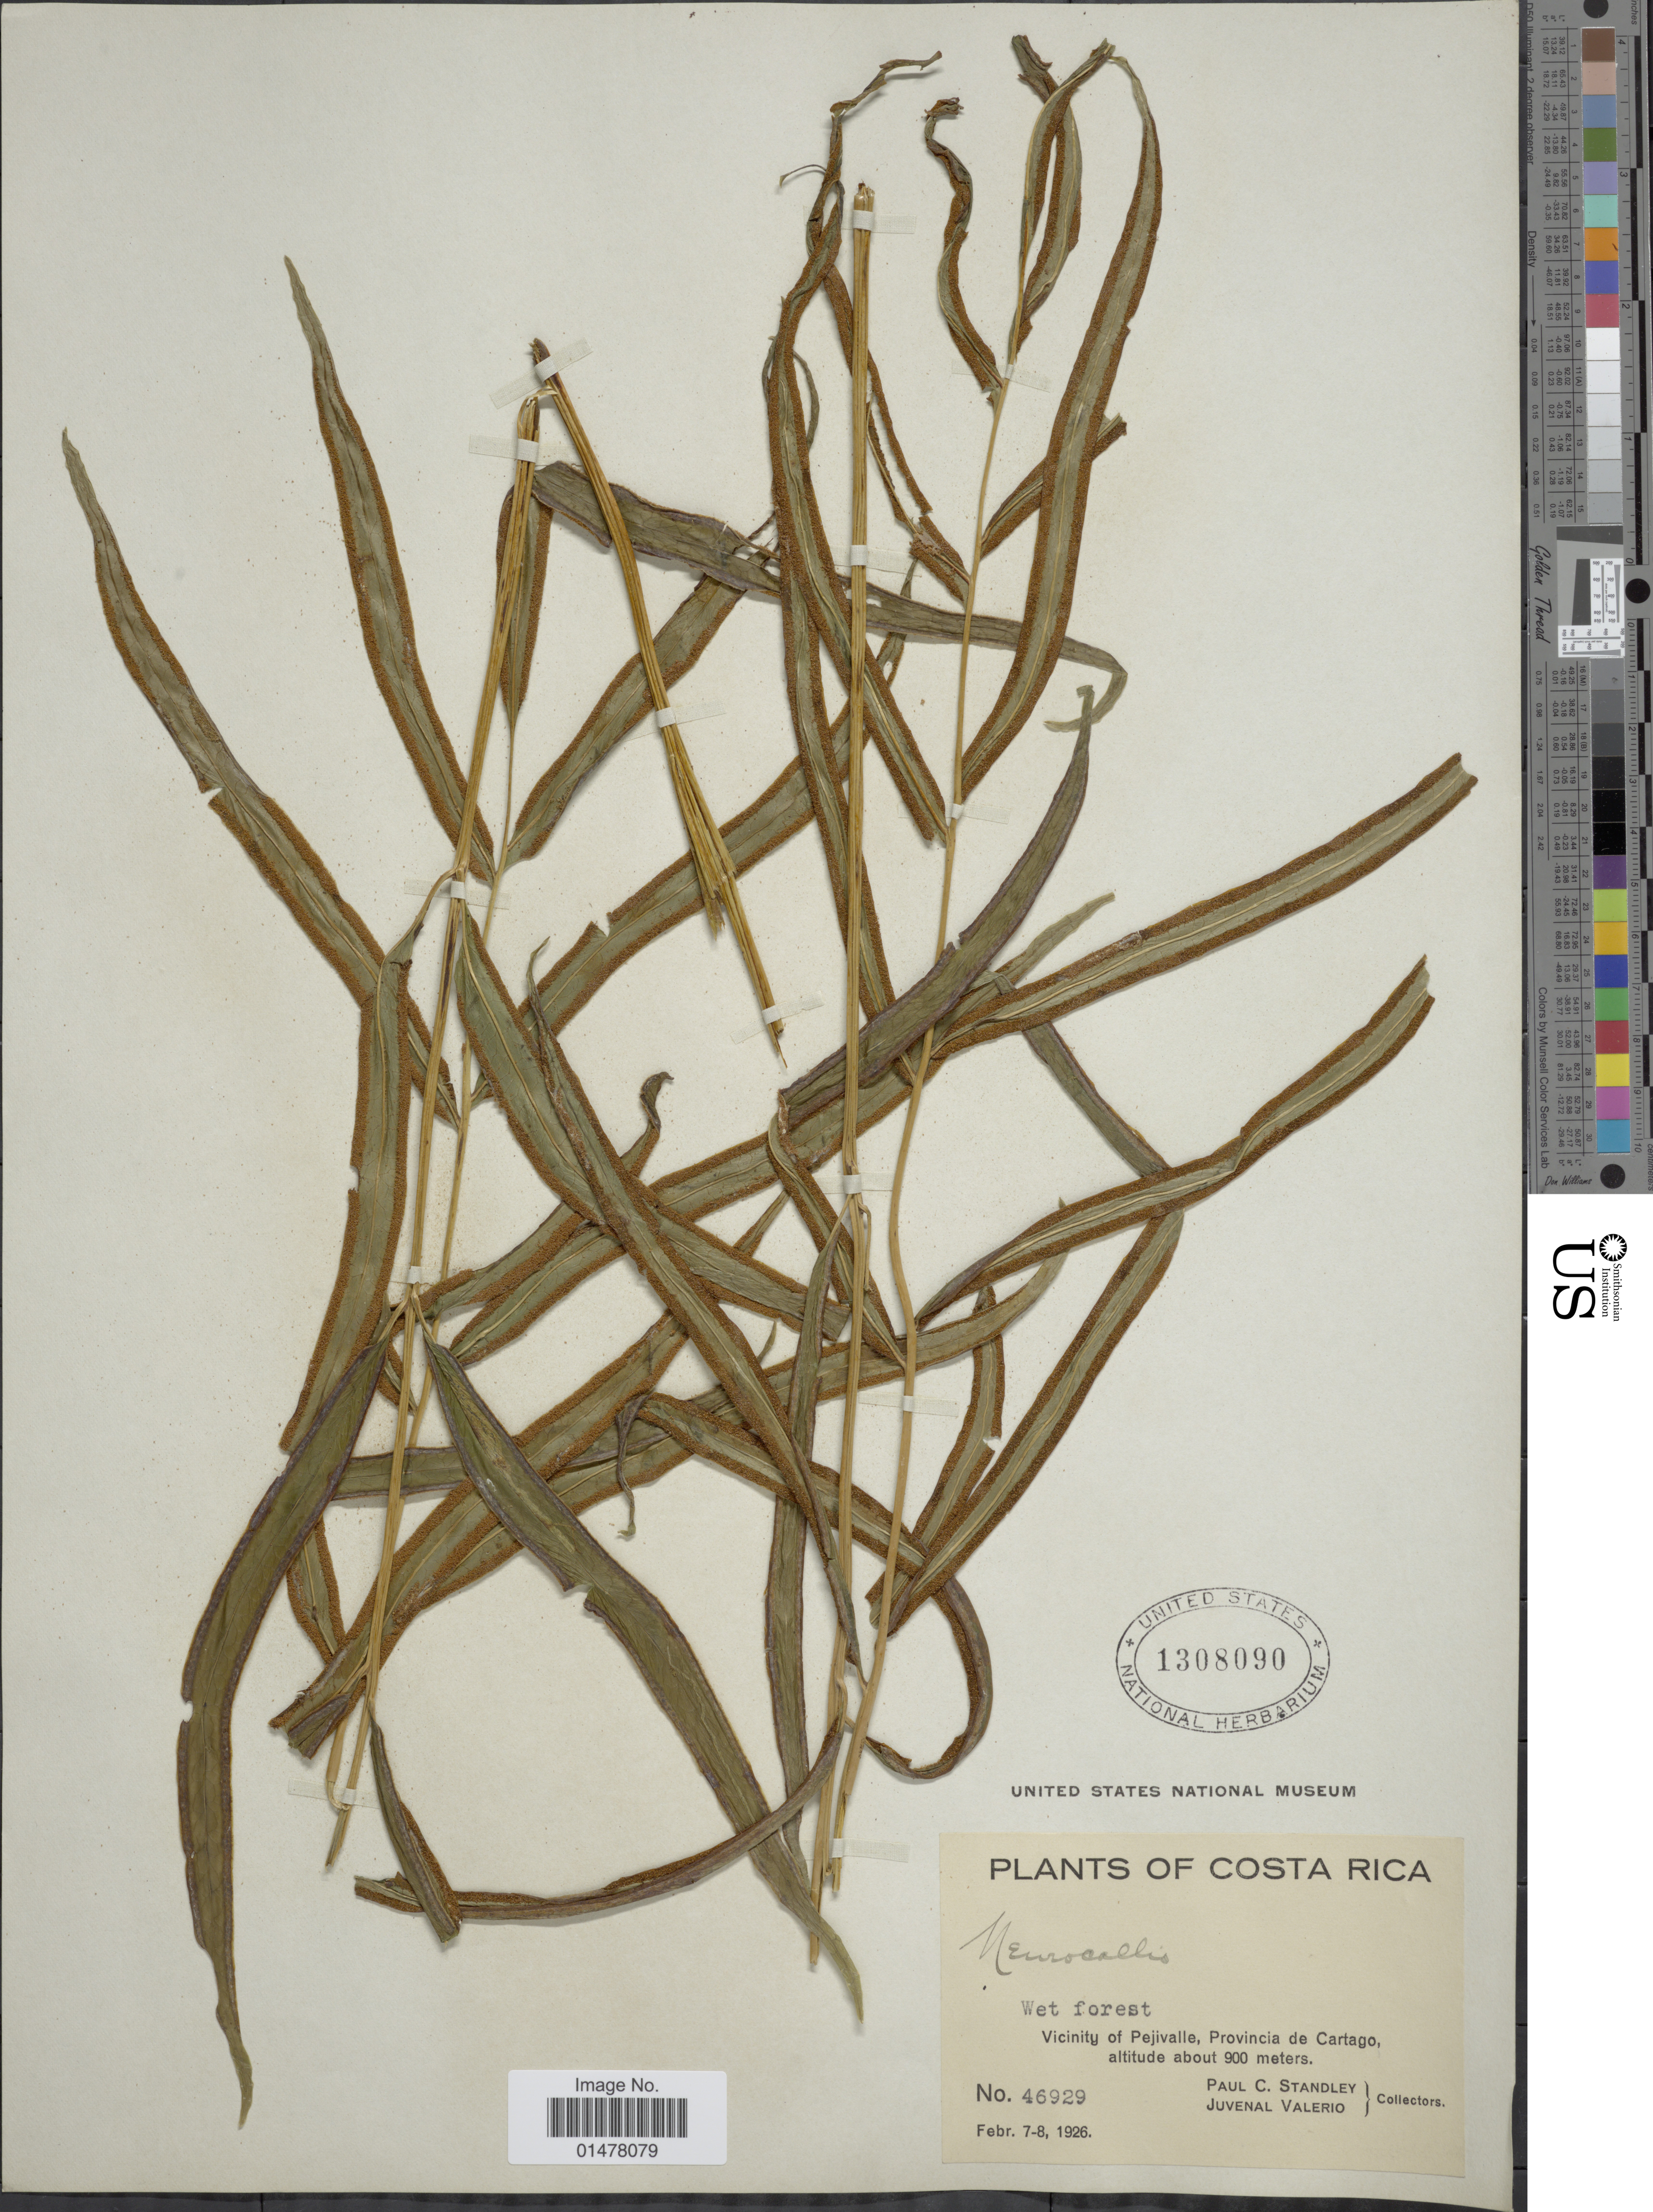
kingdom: Plantae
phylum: Tracheophyta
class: Polypodiopsida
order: Polypodiales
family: Pteridaceae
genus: Pteris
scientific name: Pteris praestantissima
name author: (Bory ex Fée) Christenh.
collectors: P. C. Standley & J. Valerio R.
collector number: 46929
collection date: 1926-02-07/1926-02-08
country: Costa Rica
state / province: Cartago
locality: Plants of Costa Rica, vicinity of Pejivalle, provincia de Cartago,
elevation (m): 900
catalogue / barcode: US 1308090